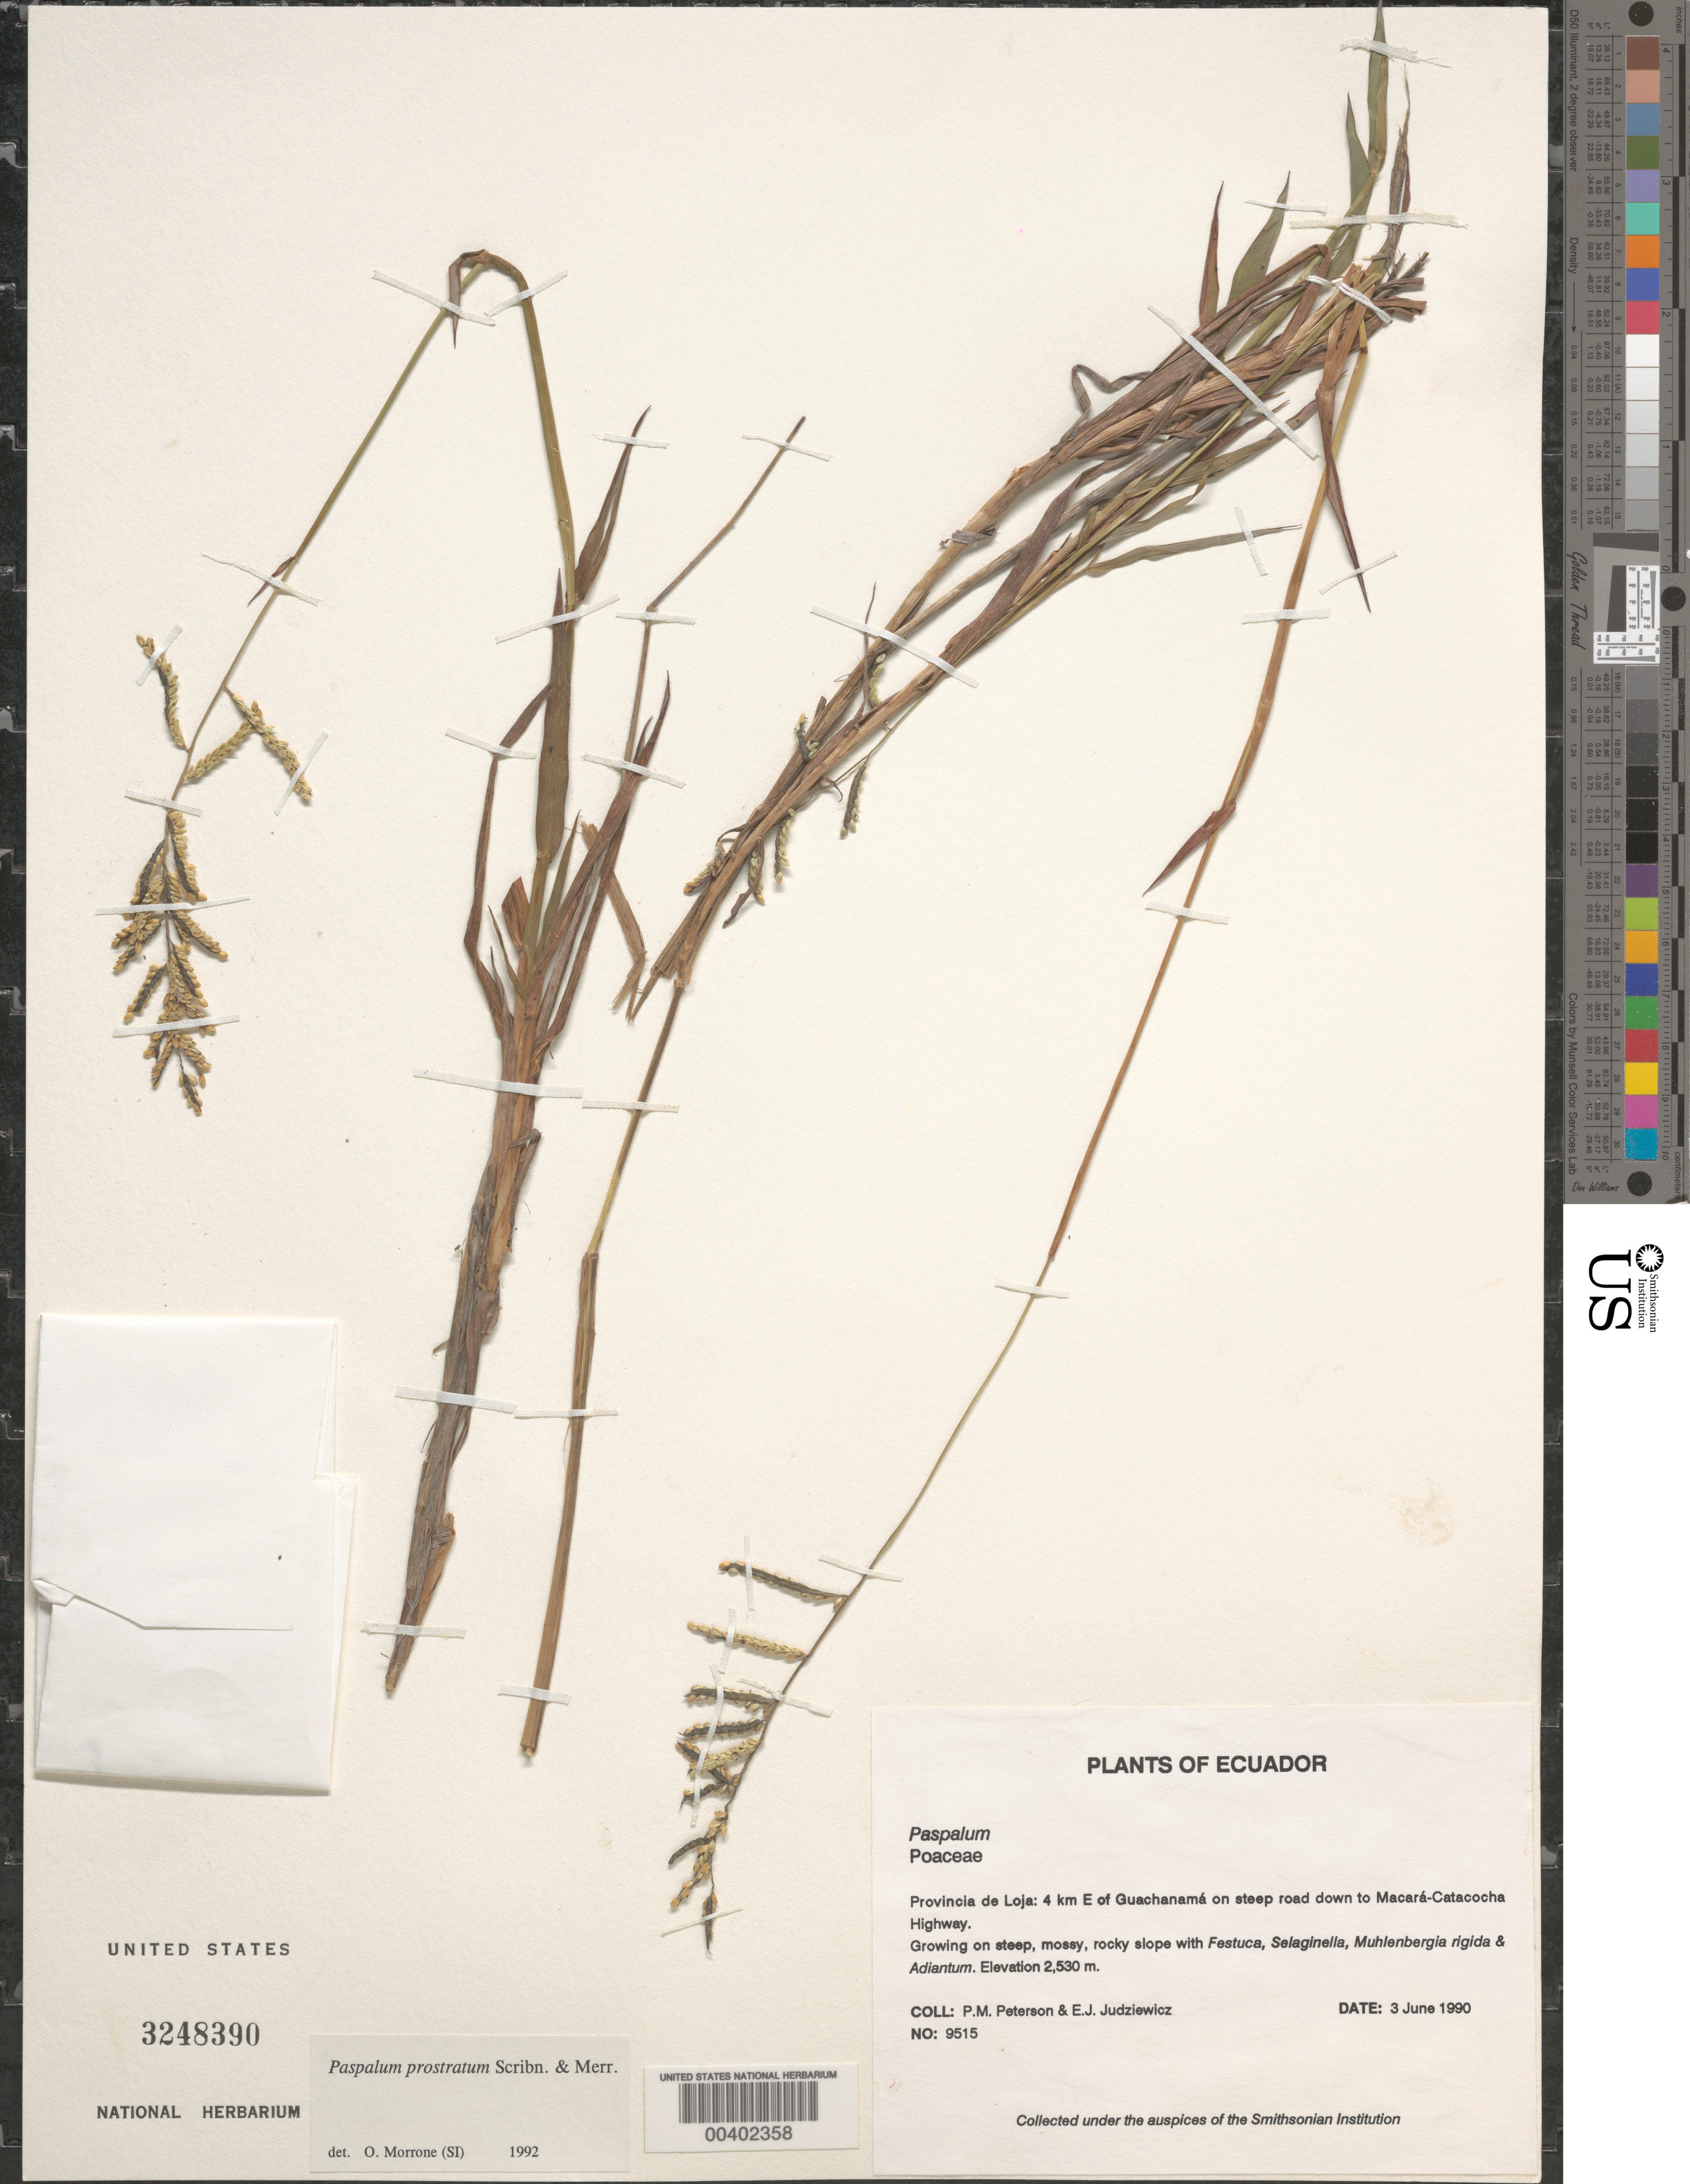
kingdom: Plantae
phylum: Tracheophyta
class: Liliopsida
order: Poales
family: Poaceae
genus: Paspalum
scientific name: Paspalum prostratum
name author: Scribn. & Merr.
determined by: Morrone, O. N., (SI), Instituto de Botánica Darwinion (Argentina)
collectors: P. M. Peterson & E. J. Judziewicz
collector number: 09515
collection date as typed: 03 Jun 1990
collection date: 1990-06-03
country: Ecuador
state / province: Loja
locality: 4 km E of Guachanamá on steep road down to Macará-Catacocha Highway.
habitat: Growing on steep, mossy, rocky slope with Festuca, Selaginella, Muhlenbergia rigida & Adiantum.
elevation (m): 2530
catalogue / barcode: US 3248390